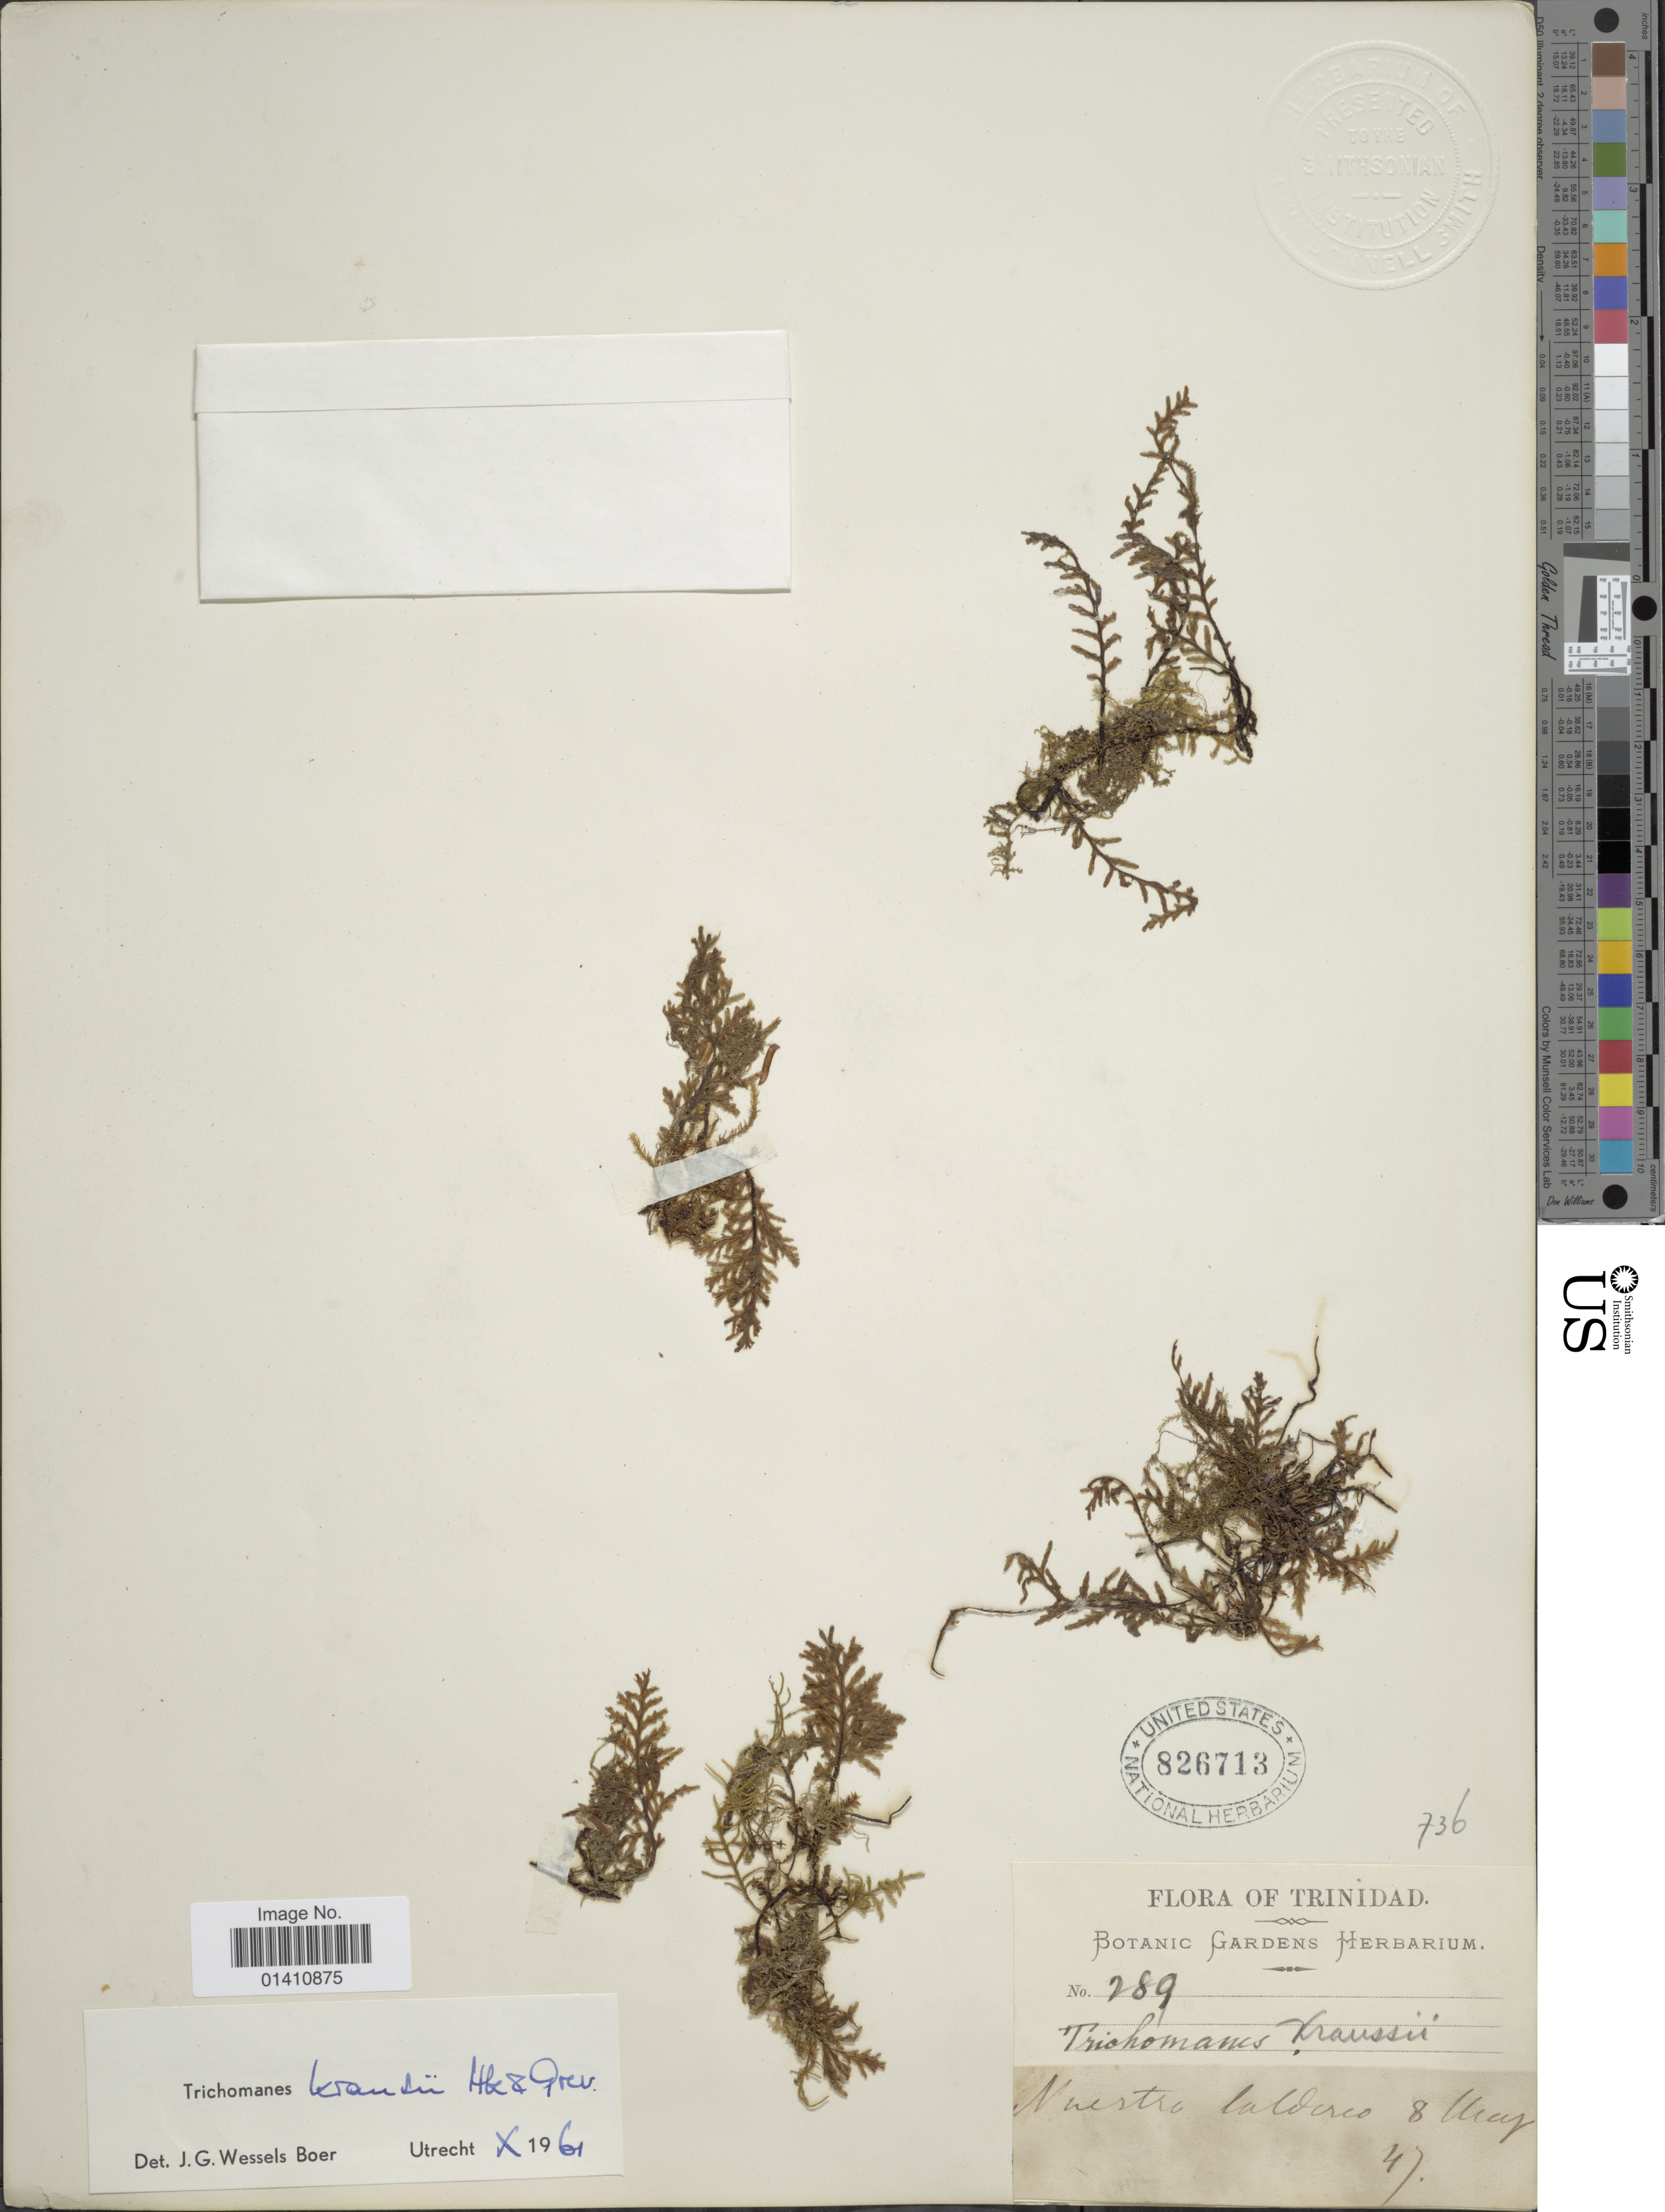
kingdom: Plantae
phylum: Tracheophyta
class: Polypodiopsida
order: Hymenophyllales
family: Hymenophyllaceae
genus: Didymoglossum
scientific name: Didymoglossum kraussii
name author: (Hook. & Grev.) C. Presl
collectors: Botanic Gardens Herbarium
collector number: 289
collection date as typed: Transcribed d/m/y: 8/5/47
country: Trinidad and Tobago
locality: Nuestra Caldero [interpreted]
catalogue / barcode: US 826713